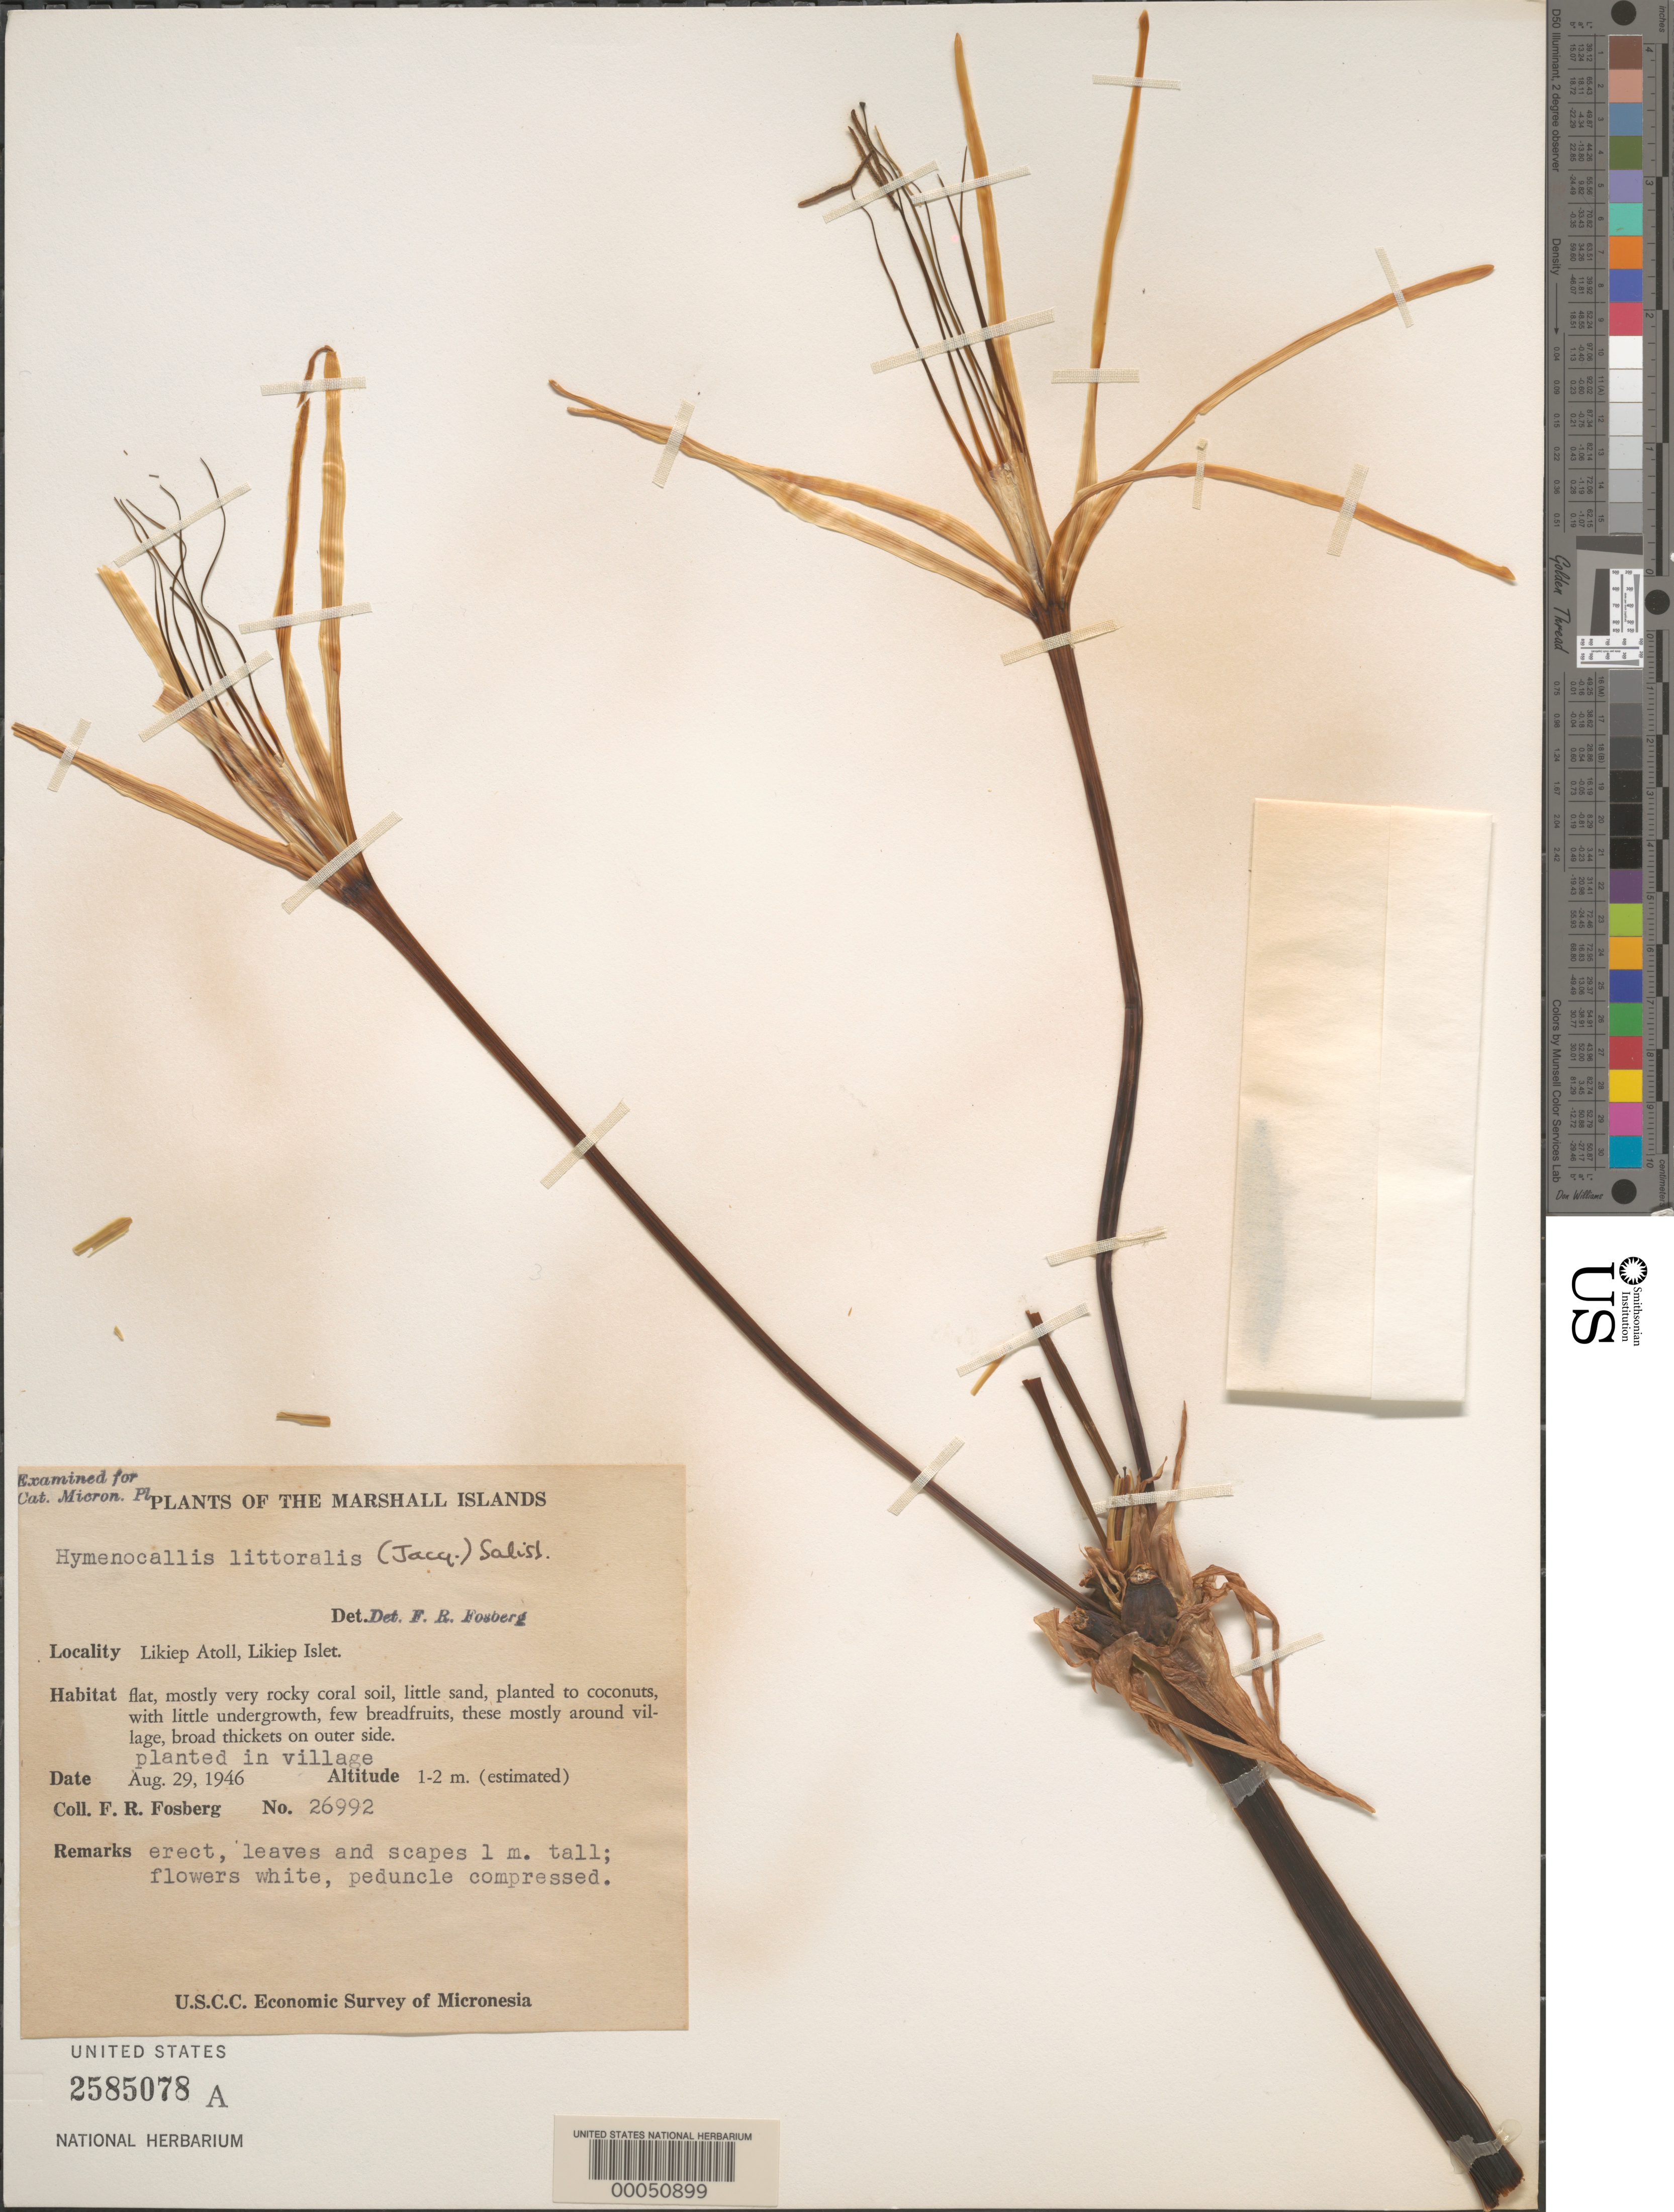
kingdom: Plantae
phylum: Tracheophyta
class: Liliopsida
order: Asparagales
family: Amaryllidaceae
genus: Hymenocallis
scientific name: Hymenocallis littoralis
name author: (Jacq.) Salisb.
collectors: F. R. Fosberg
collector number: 26992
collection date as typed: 29 Aug 1946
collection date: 1946-08-29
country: Marshall Islands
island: Likiep Island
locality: Likiep Islet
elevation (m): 1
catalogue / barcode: US 2585078A